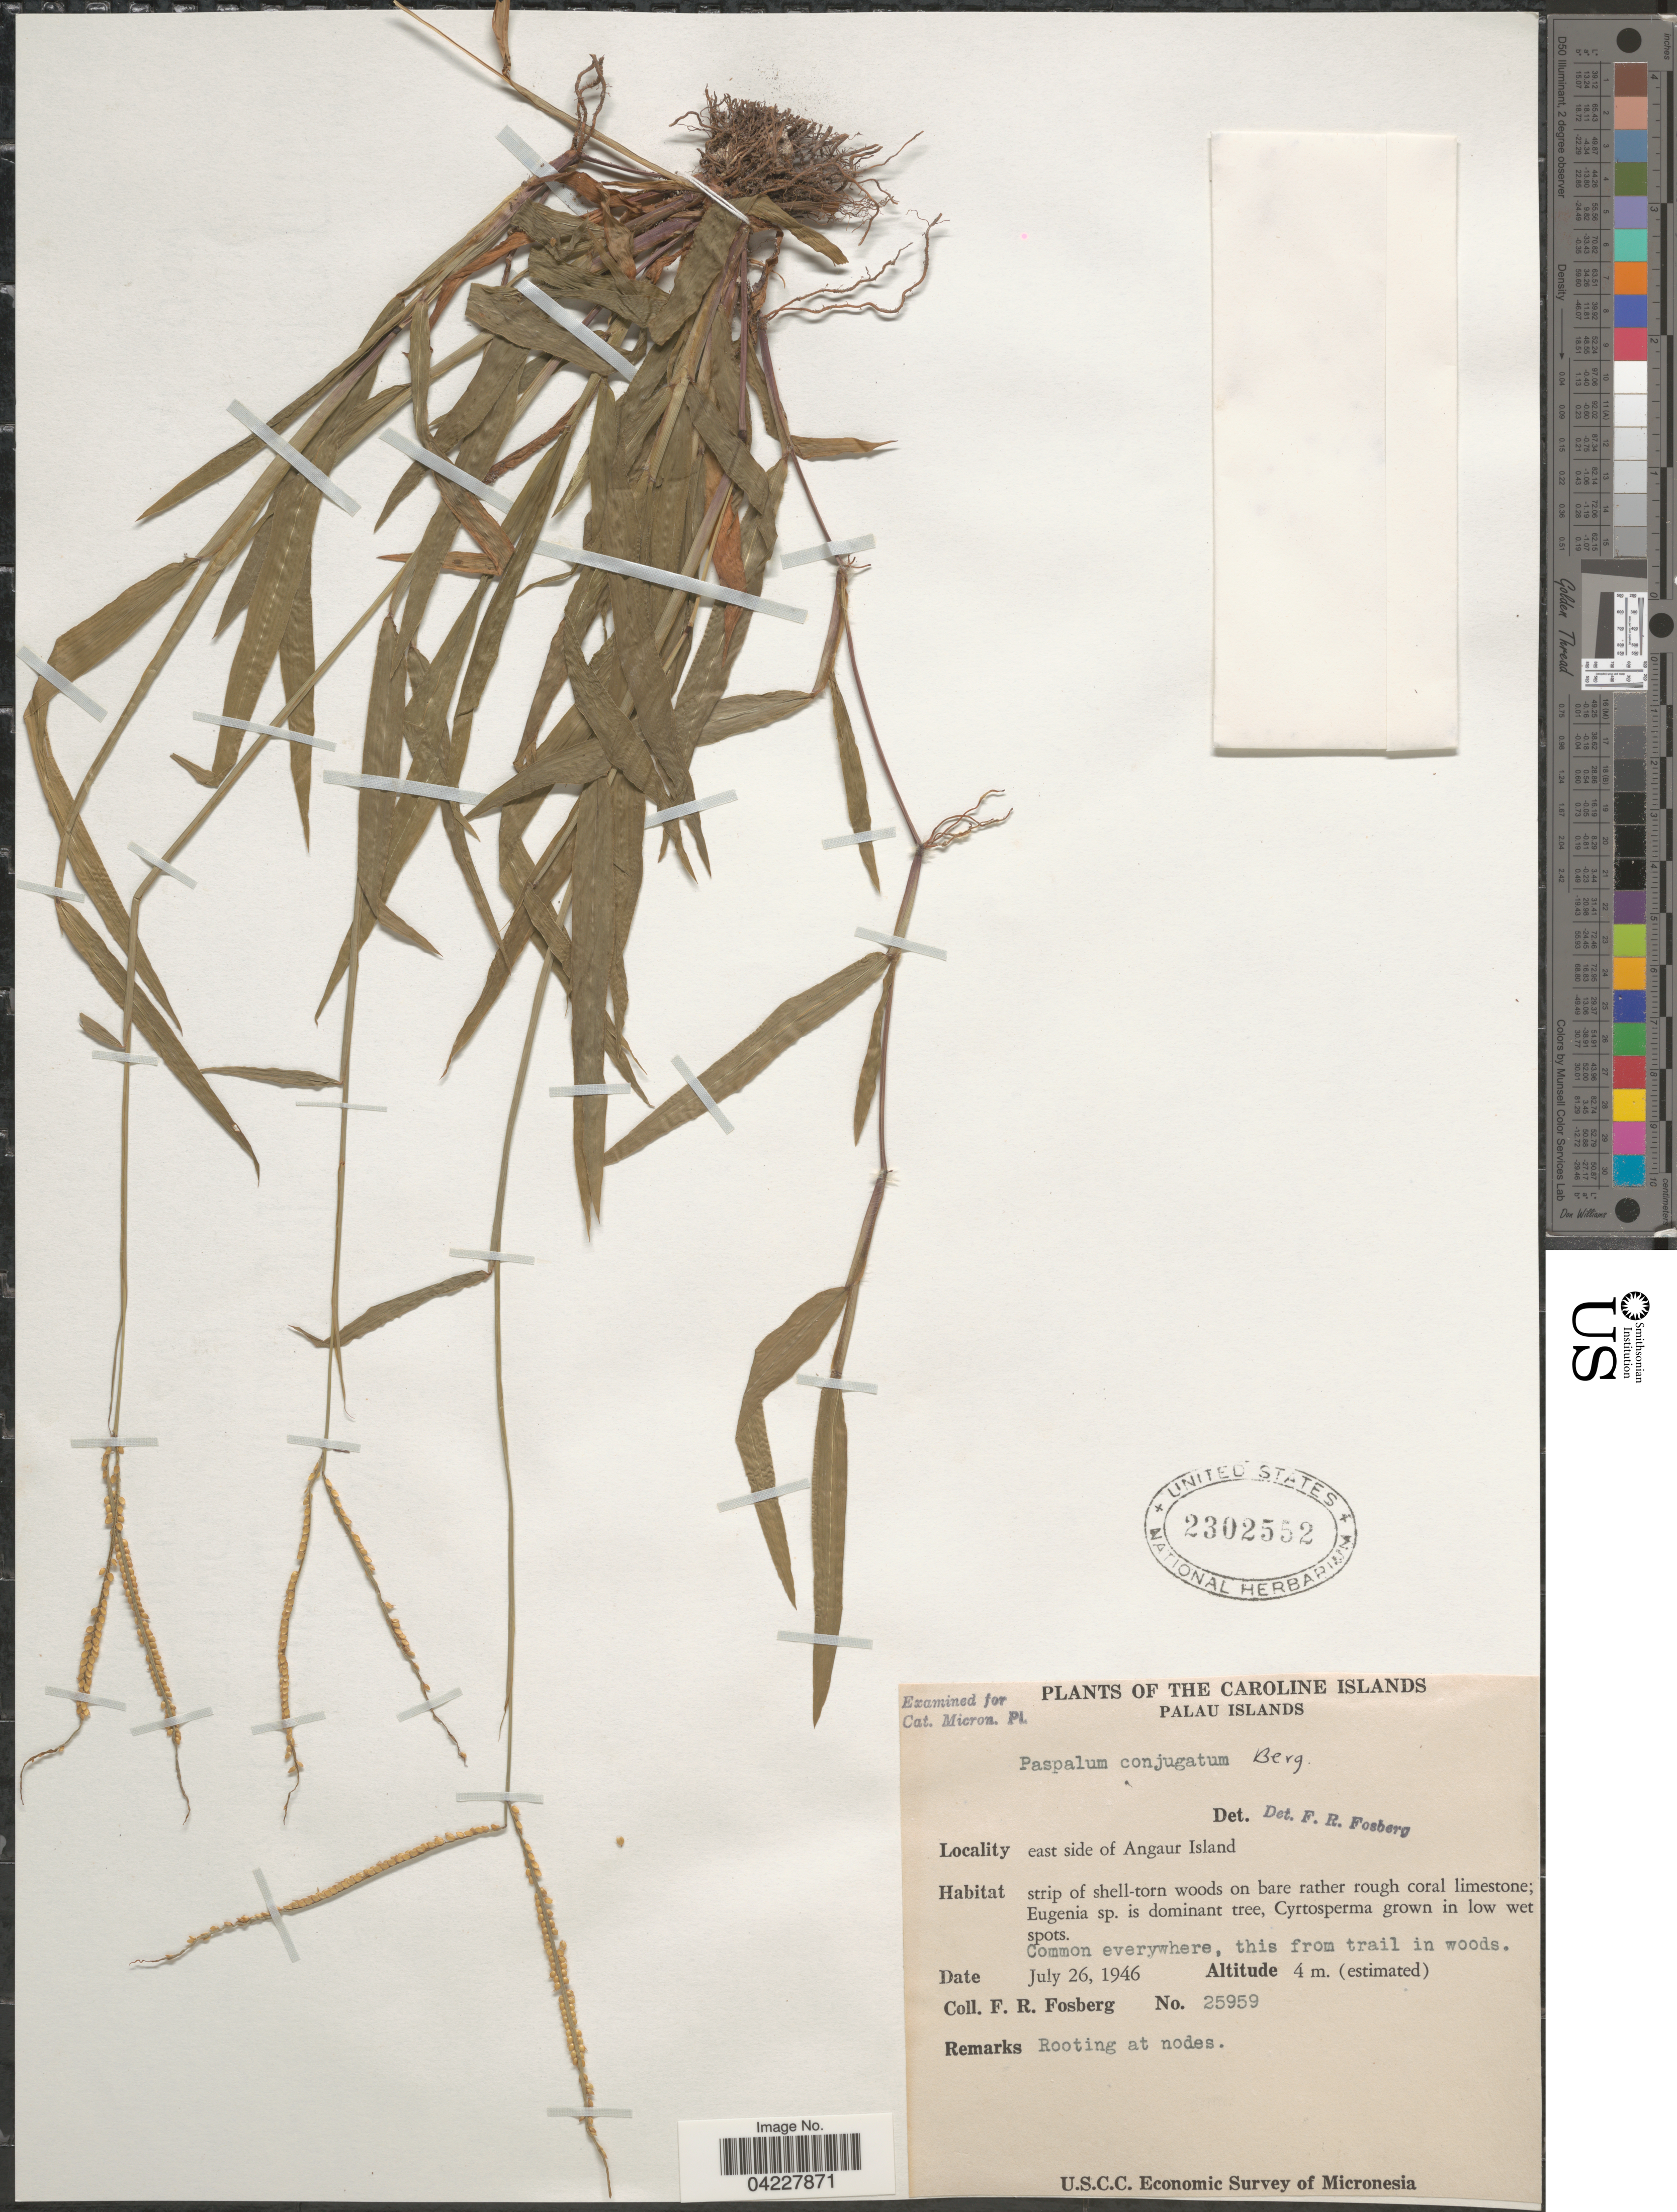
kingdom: Plantae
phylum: Tracheophyta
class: Liliopsida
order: Poales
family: Poaceae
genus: Paspalum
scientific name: Paspalum conjugatum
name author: P.J. Bergius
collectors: F. R. Fosberg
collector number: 25959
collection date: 1946-07-26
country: Palau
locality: The Caroline Islands. Palau Islands. East side of Angaur Island. U.S.C.C. Economic Survey of Micronesia.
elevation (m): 4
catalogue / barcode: US 2302552